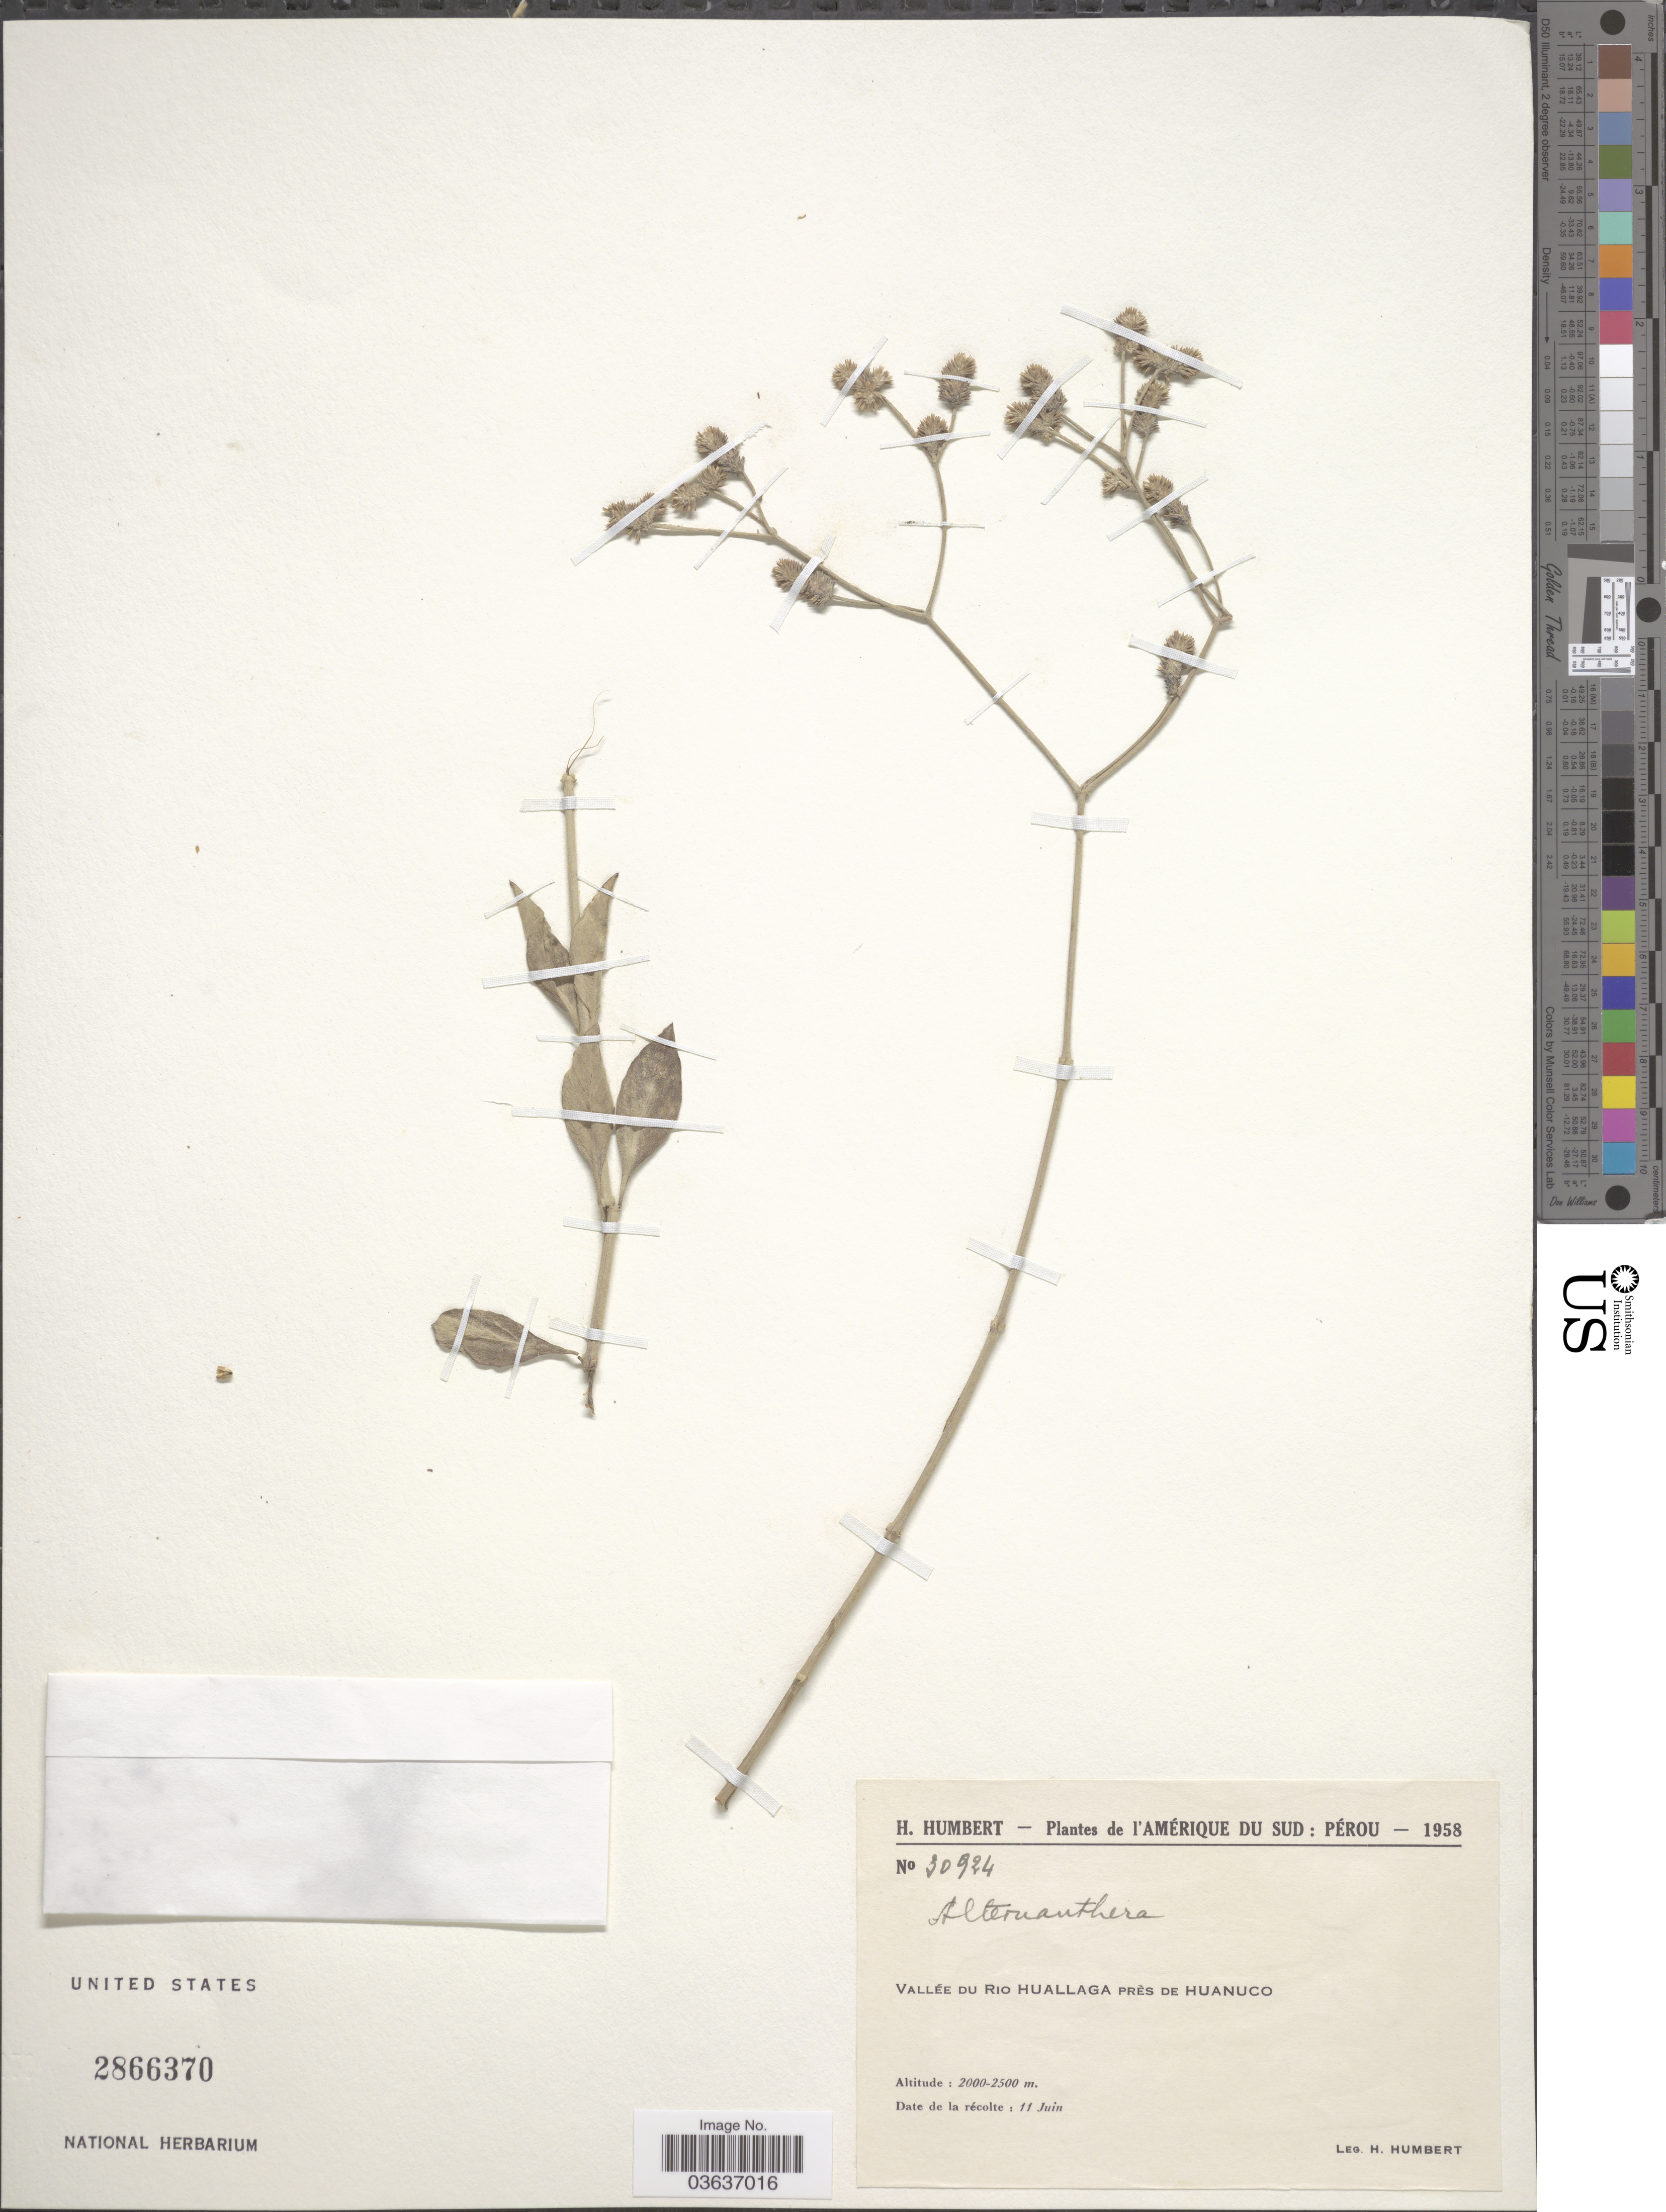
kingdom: Plantae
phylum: Tracheophyta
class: Magnoliopsida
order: Caryophyllales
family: Amaranthaceae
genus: Alternanthera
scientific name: Alternanthera sp.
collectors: H. Humbert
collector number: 30924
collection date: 1958-06-11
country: Peru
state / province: Huánuco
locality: Vallée du Rio Huallaga près de Huanuco.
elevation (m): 2000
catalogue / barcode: US 2866370